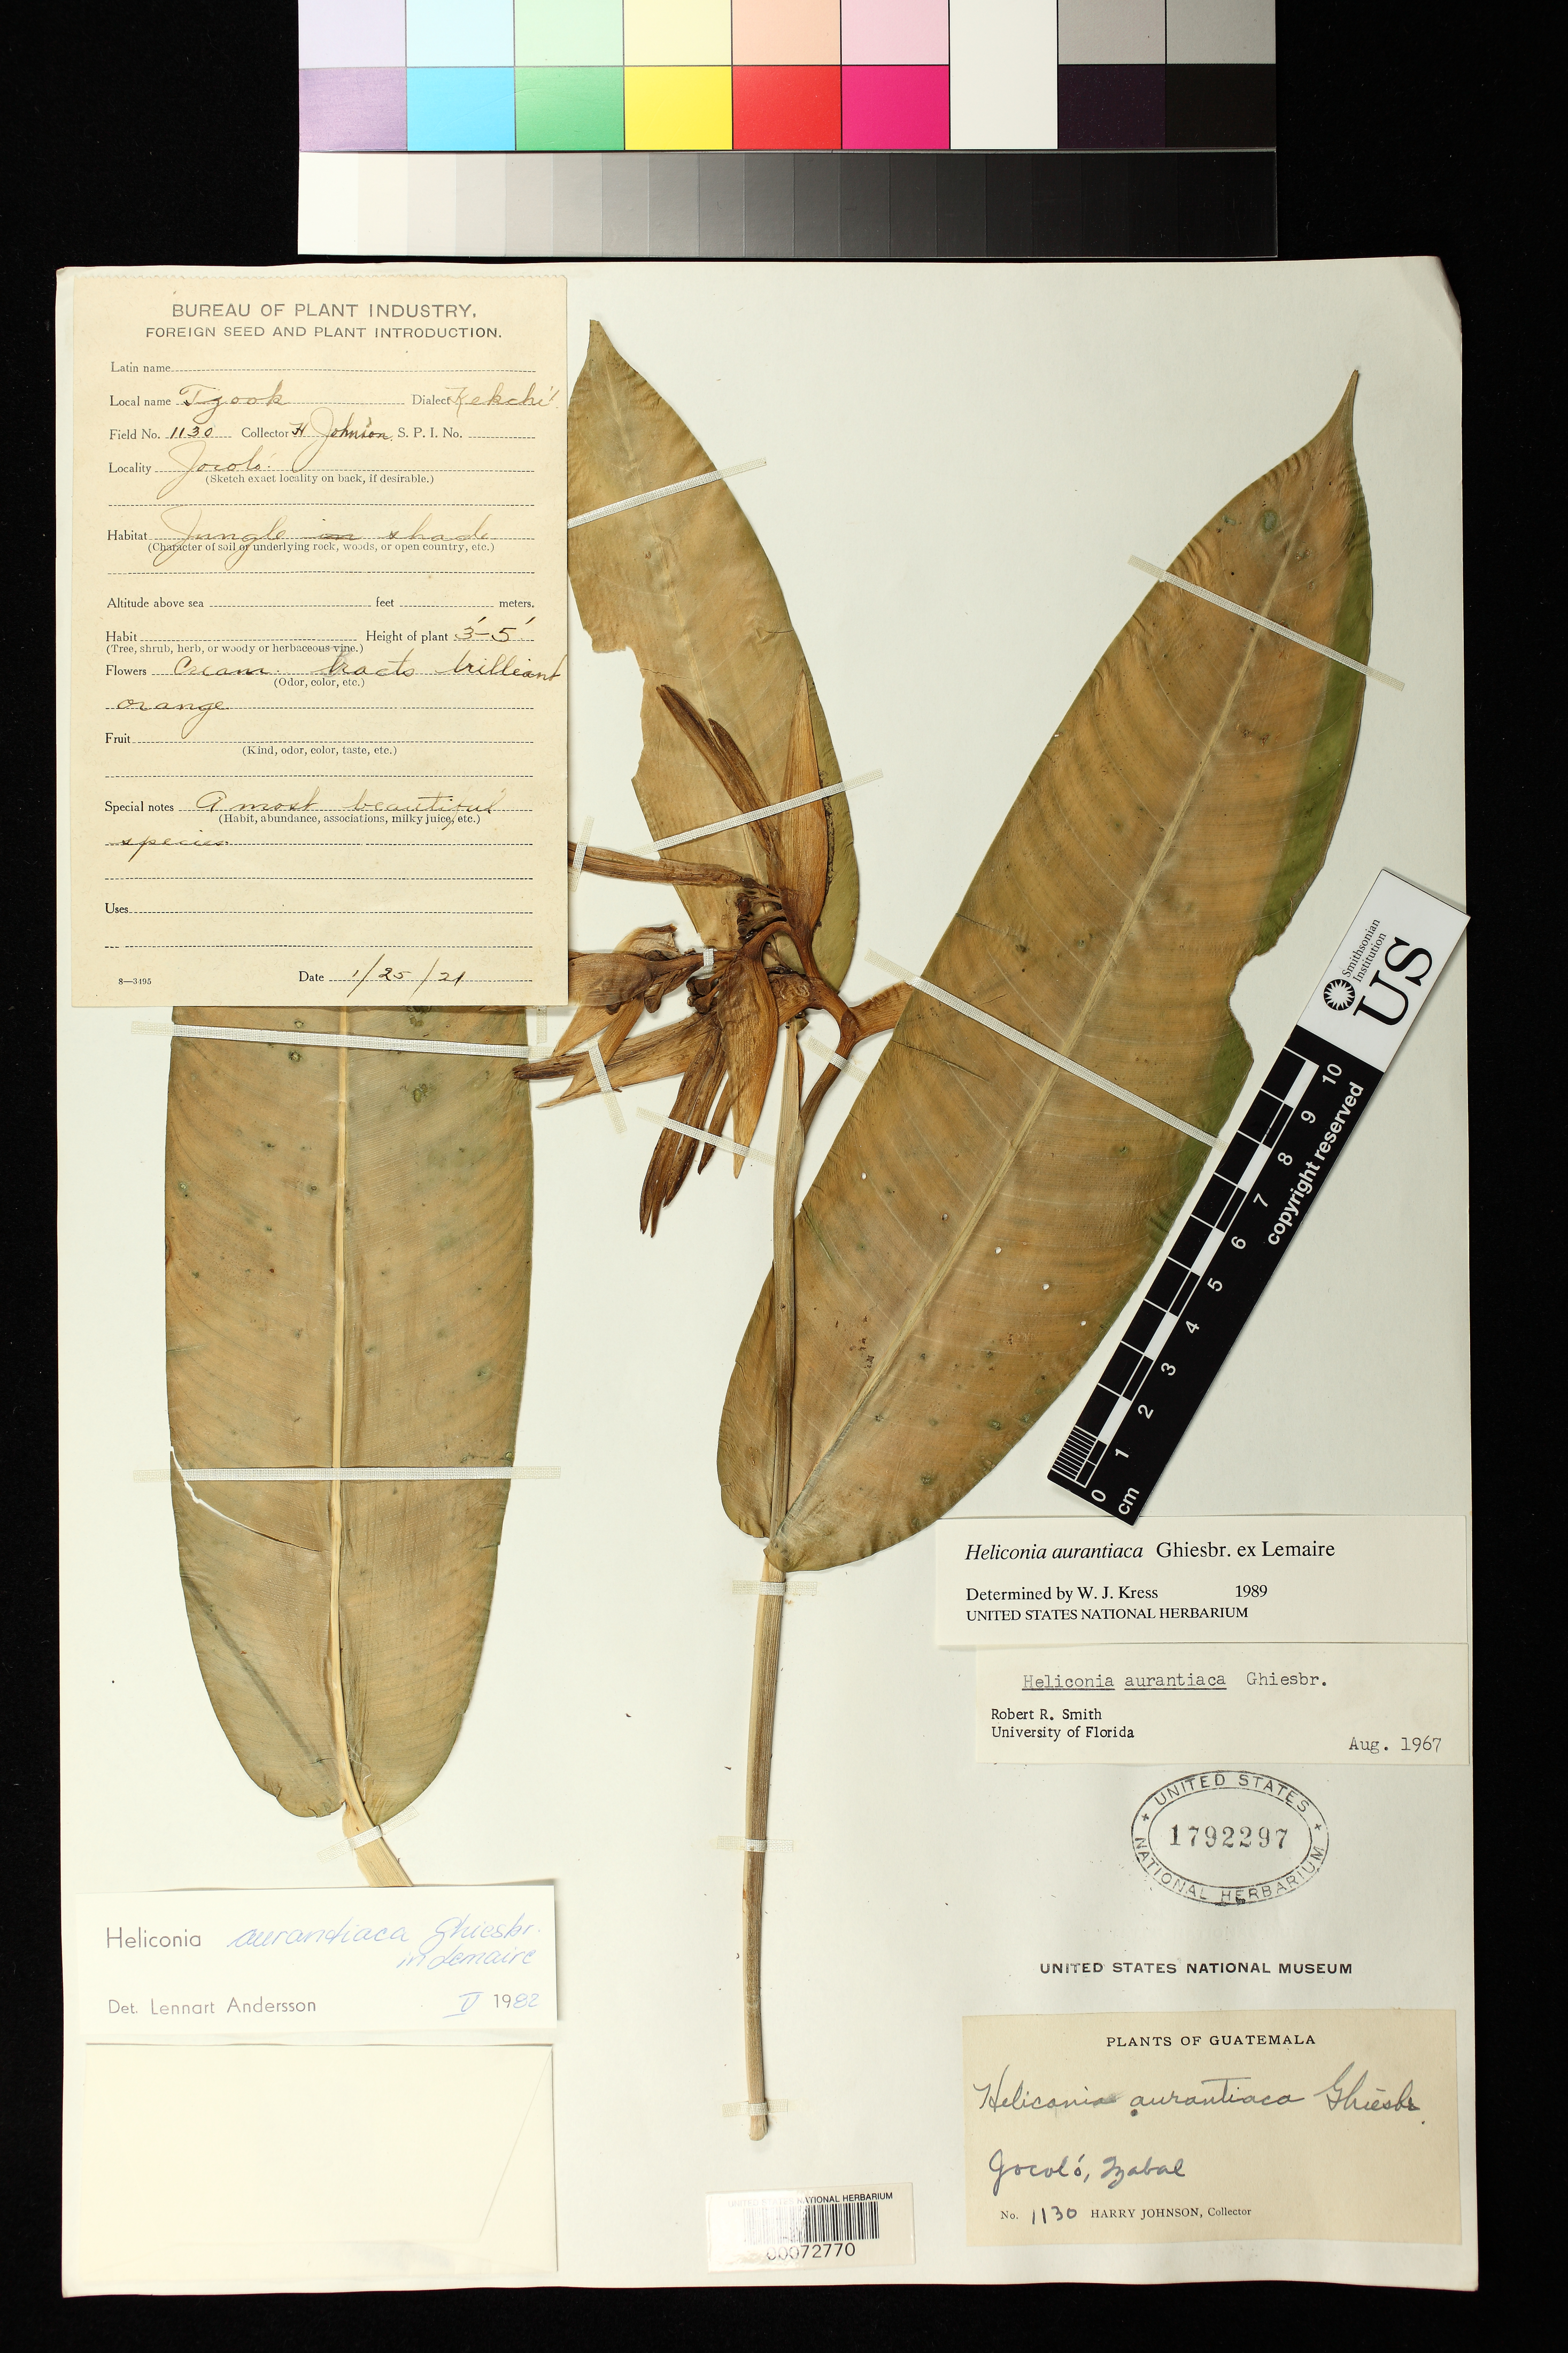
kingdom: Plantae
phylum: Tracheophyta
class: Liliopsida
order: Zingiberales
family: Heliconiaceae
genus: Heliconia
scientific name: Heliconia aurantiaca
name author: Ghiesbr. ex Lem.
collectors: H. Johnson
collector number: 1130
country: Guatemala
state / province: Izabal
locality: Jacoló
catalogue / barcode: US 1792297